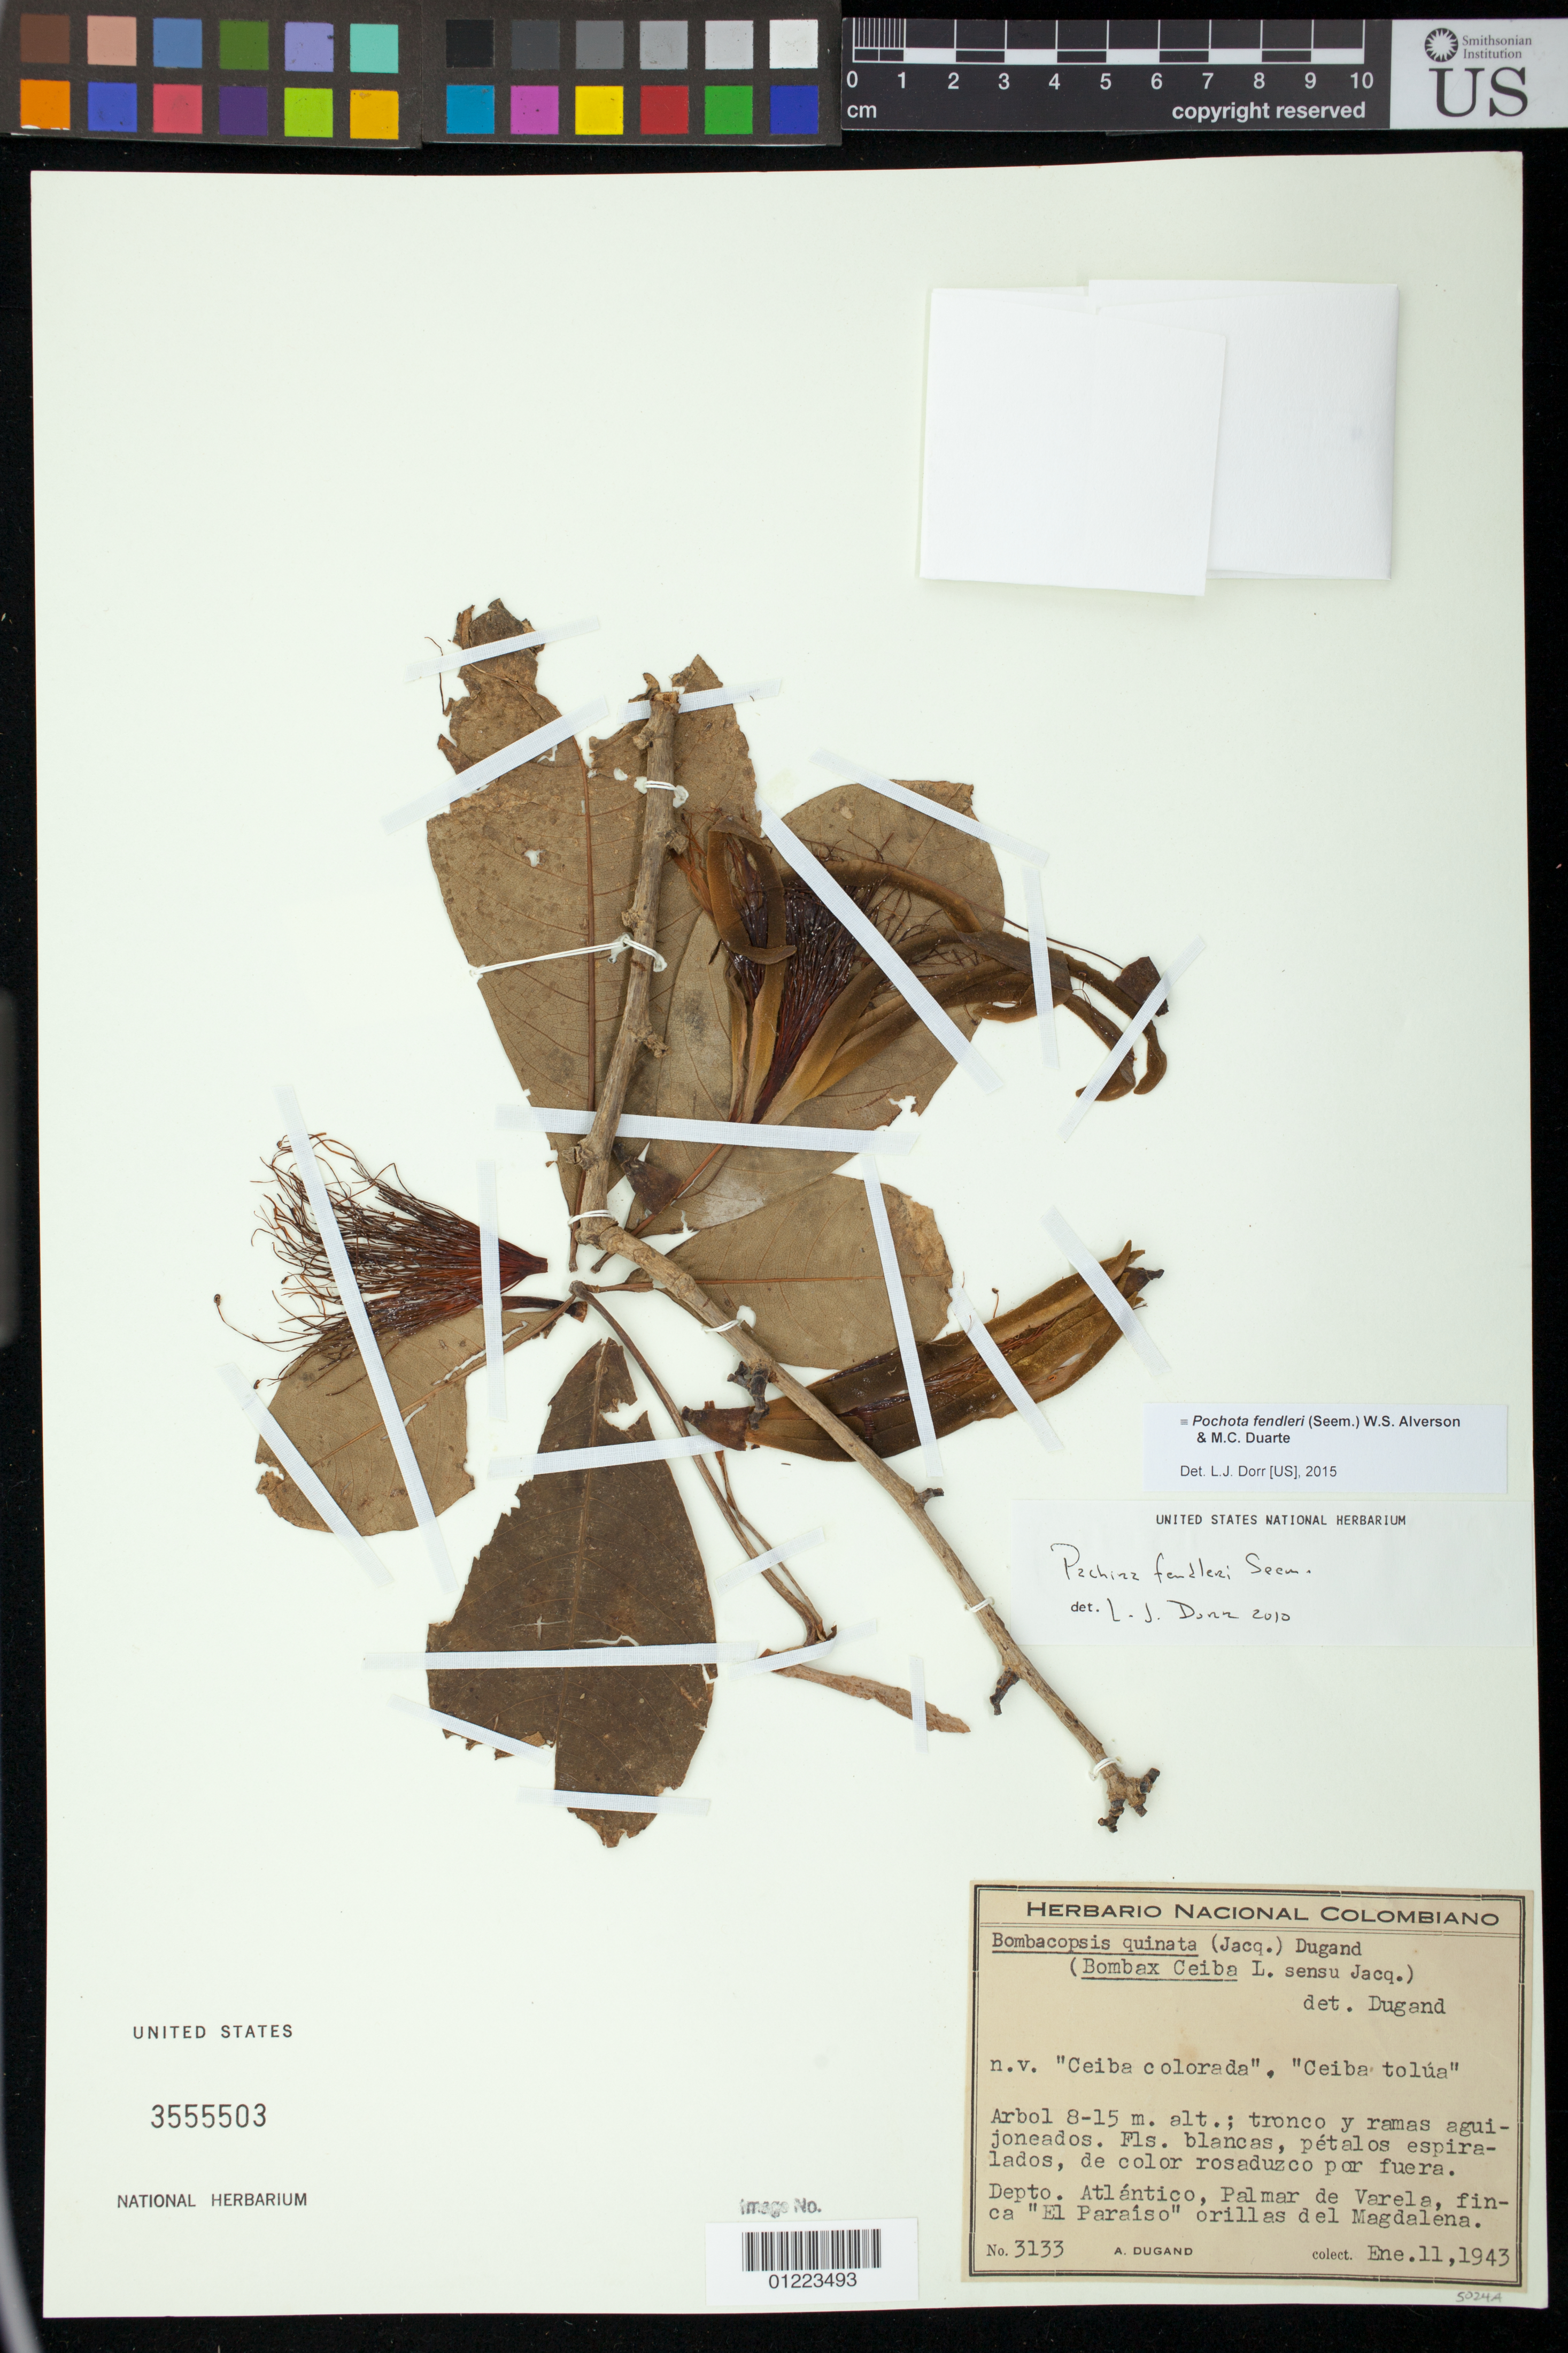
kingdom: Plantae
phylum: Tracheophyta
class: Magnoliopsida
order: Malvales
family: Malvaceae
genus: Pochota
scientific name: Pochota fendleri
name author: (Seem.) W.S. Alverson & M.C. Duarte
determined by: Dorr, L. J., (BOT), Smithsonian Institution - National Museum of Natural History (UNITED STATES)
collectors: A. Dugand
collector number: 3133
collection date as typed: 1/11/1943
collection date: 1943-01-11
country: Colombia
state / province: Atlántico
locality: Palmar de Varela, finca "El Paraíso", orillas del Magdalena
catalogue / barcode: US 3555503